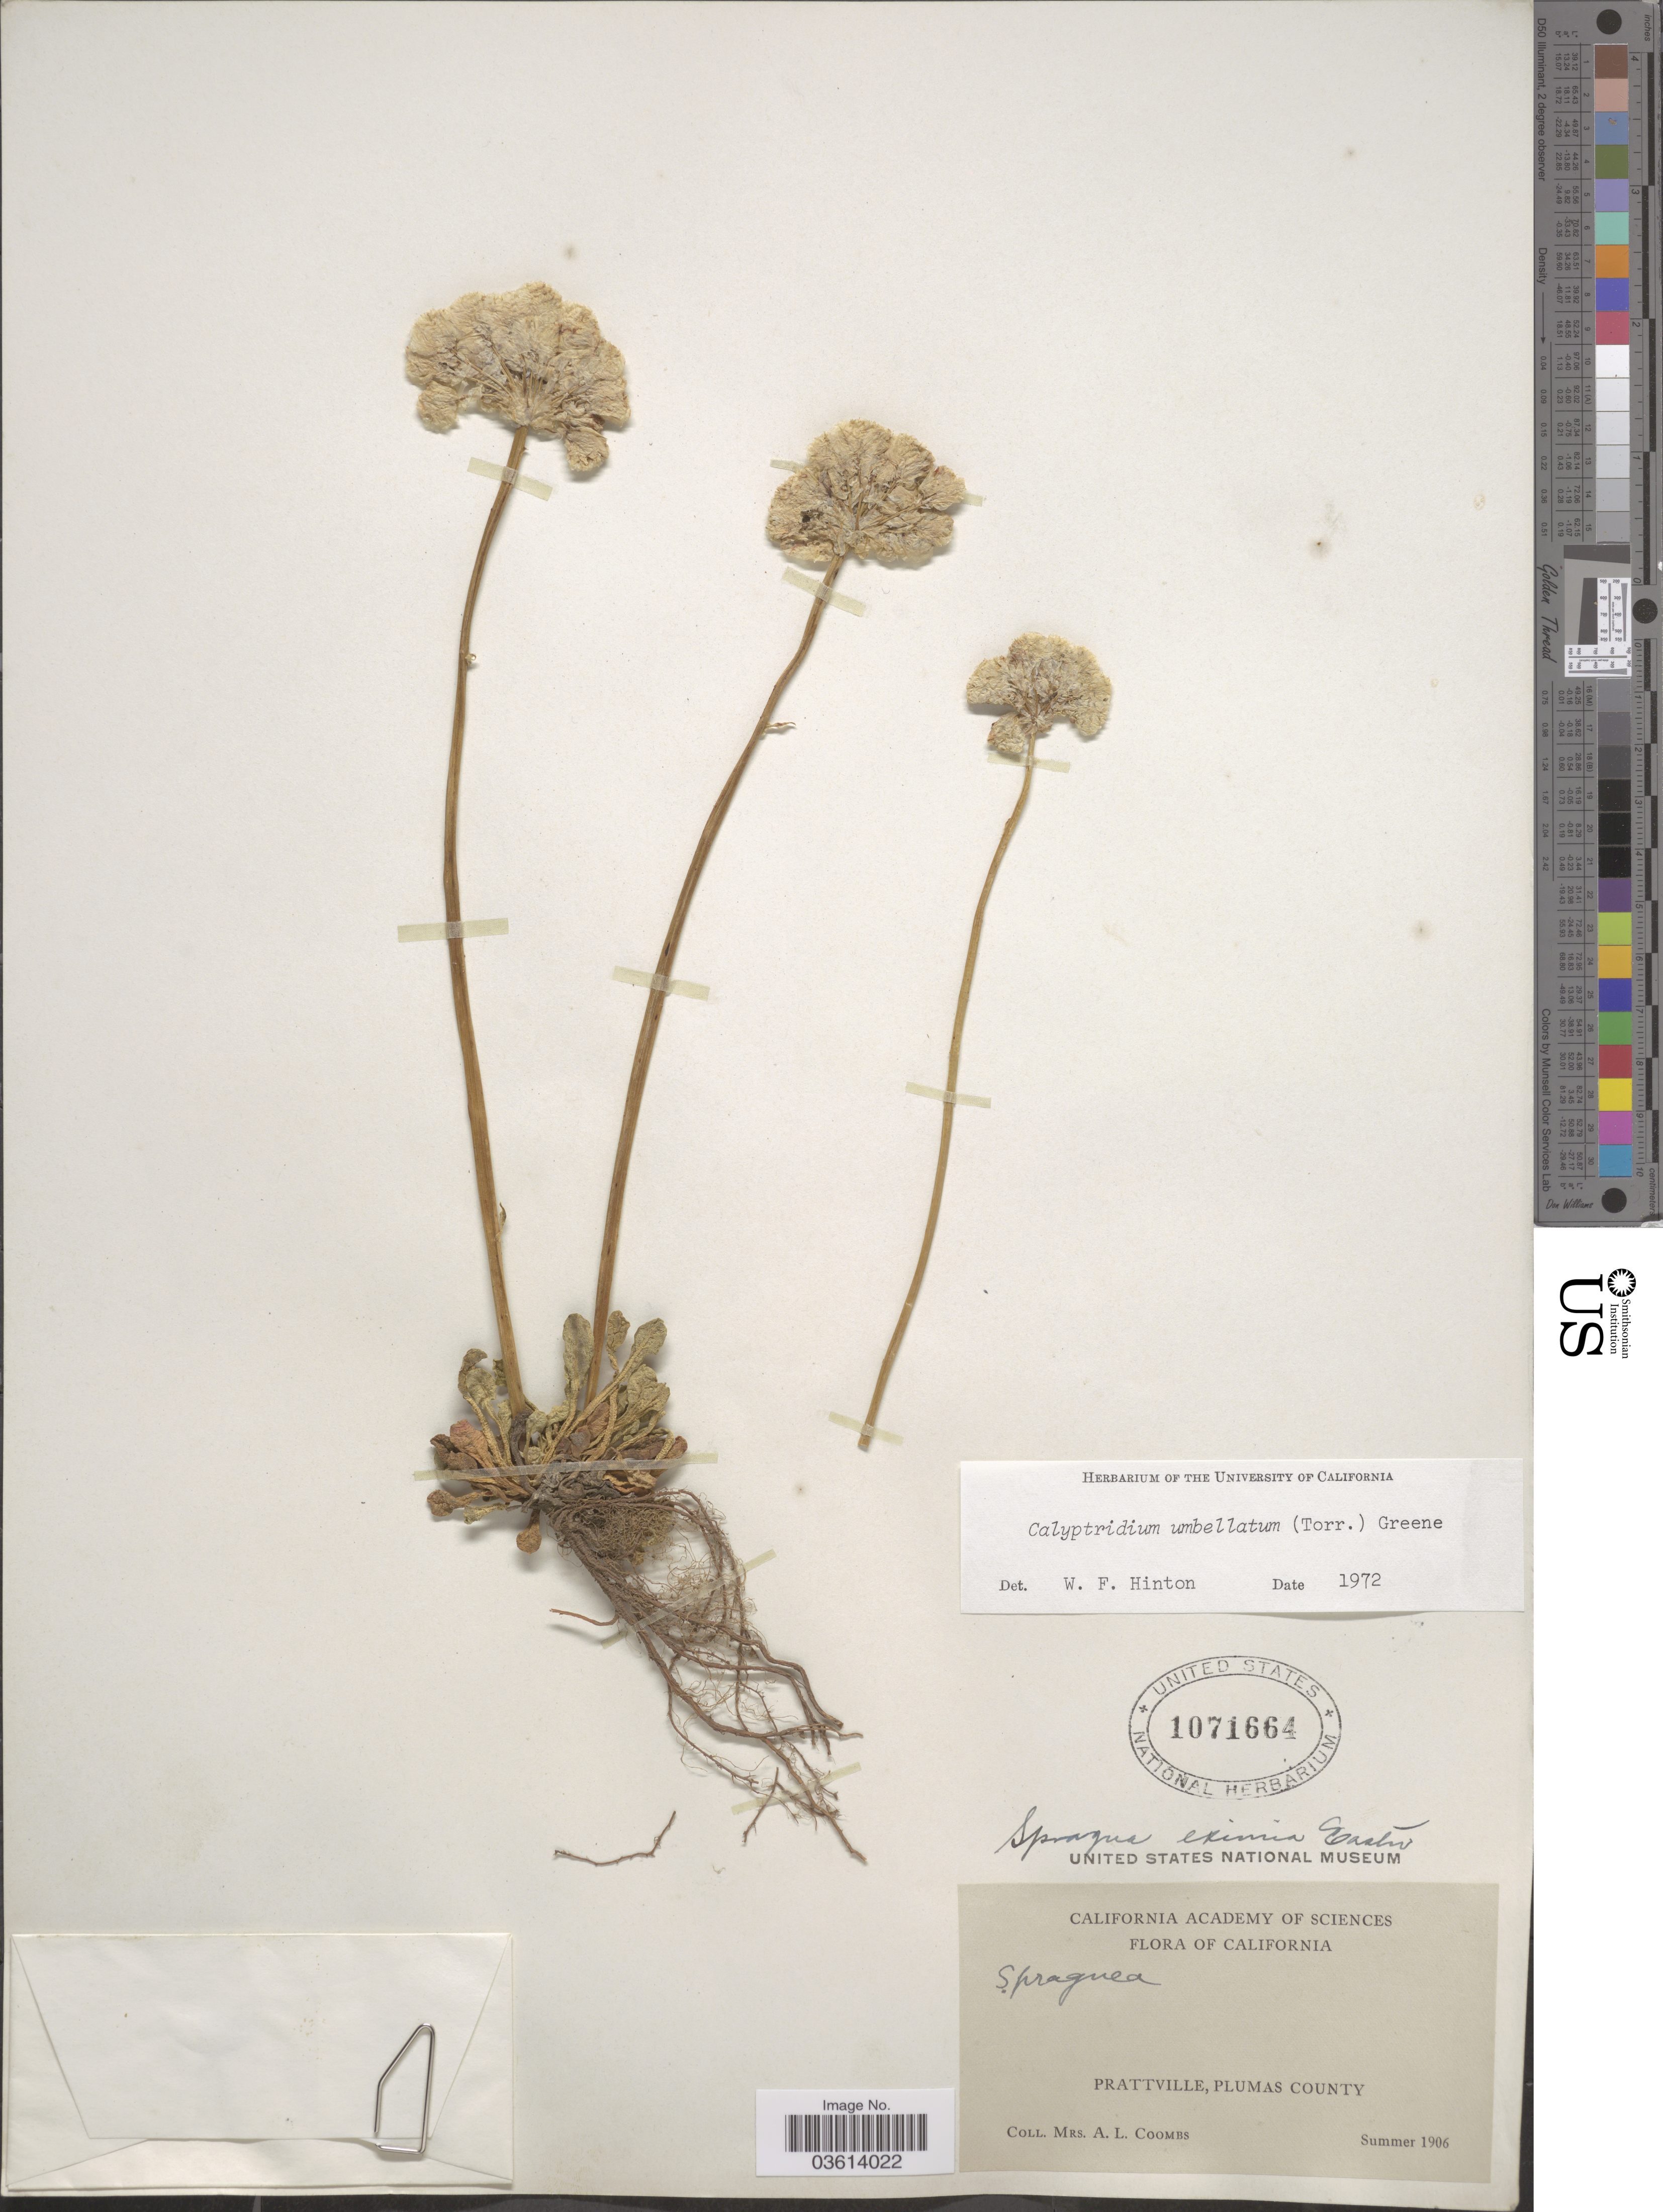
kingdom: Plantae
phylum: Tracheophyta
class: Magnoliopsida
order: Caryophyllales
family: Montiaceae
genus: Calyptridium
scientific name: Calyptridium umbellatum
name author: (Torr.) Greene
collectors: A. Coombs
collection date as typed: Summer 1906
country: United States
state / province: California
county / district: Plumas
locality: Prattville, Plumas County.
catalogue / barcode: US 1071664